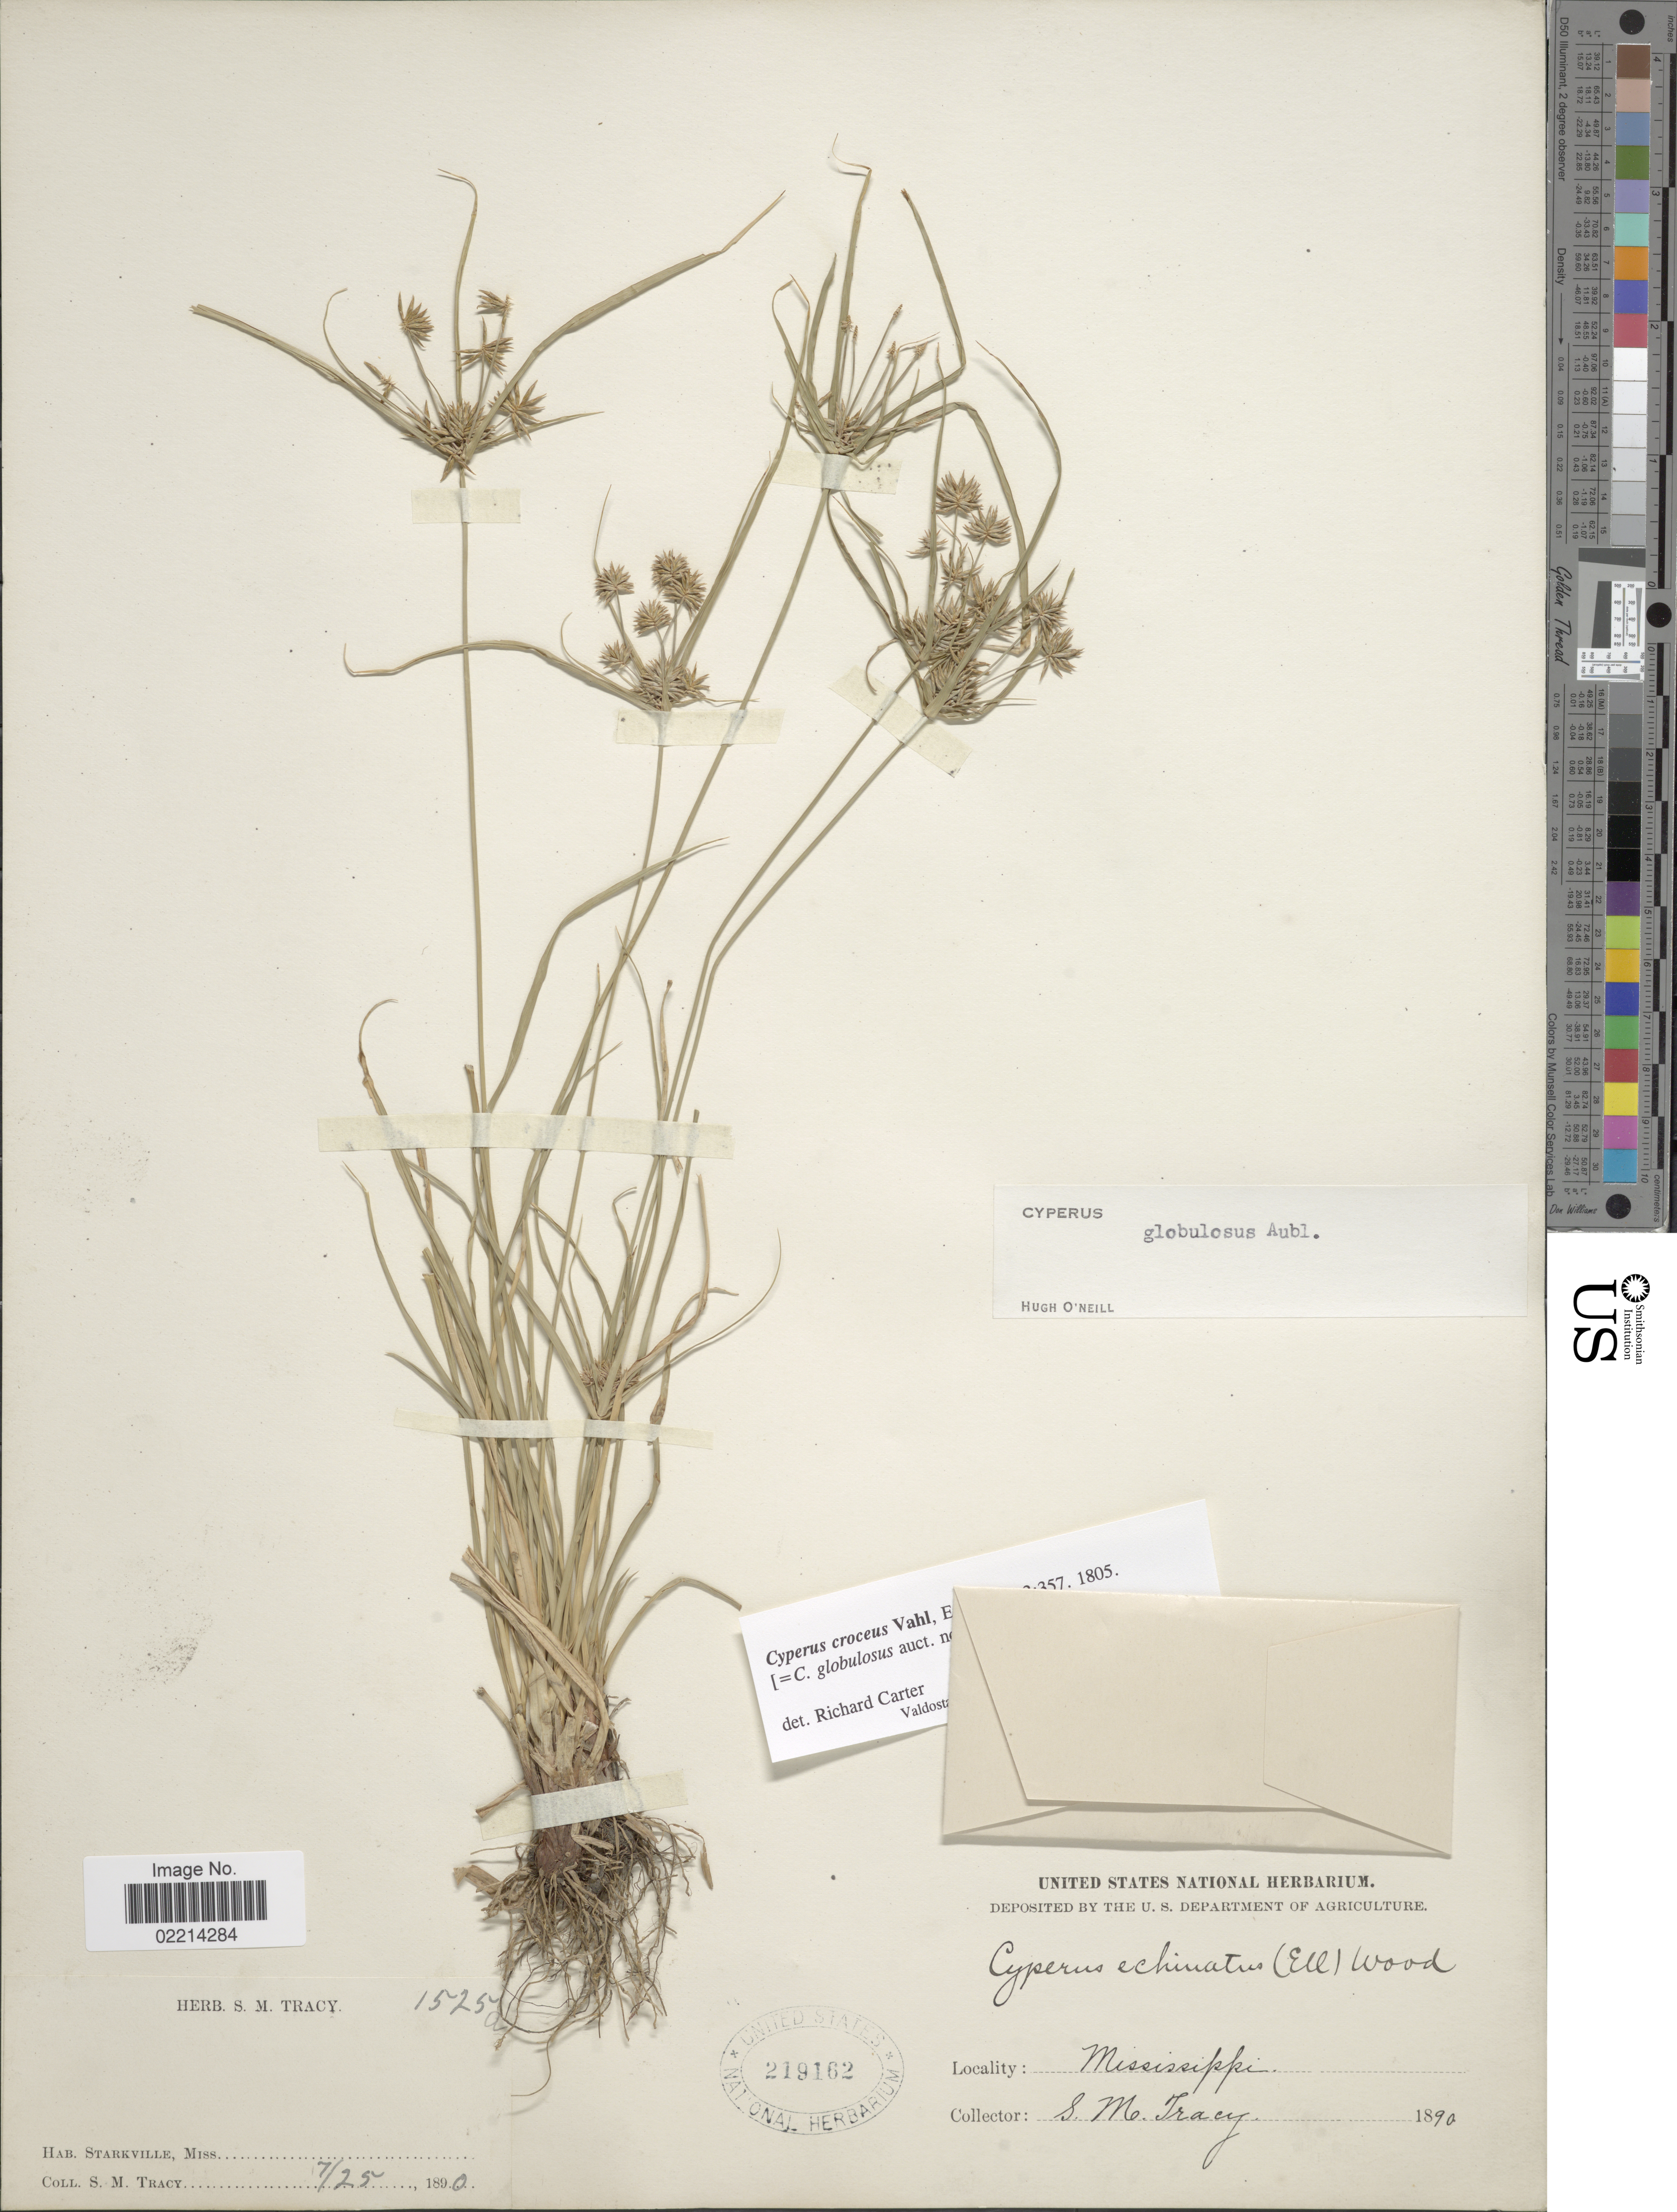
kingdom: Plantae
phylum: Tracheophyta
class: Liliopsida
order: Poales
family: Cyperaceae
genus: Cyperus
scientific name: Cyperus croceus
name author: Vahl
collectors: S. M. Tracy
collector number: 1525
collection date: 1890-07-25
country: United States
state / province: Mississippi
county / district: Oktibbeha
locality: Starkville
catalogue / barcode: US 219162